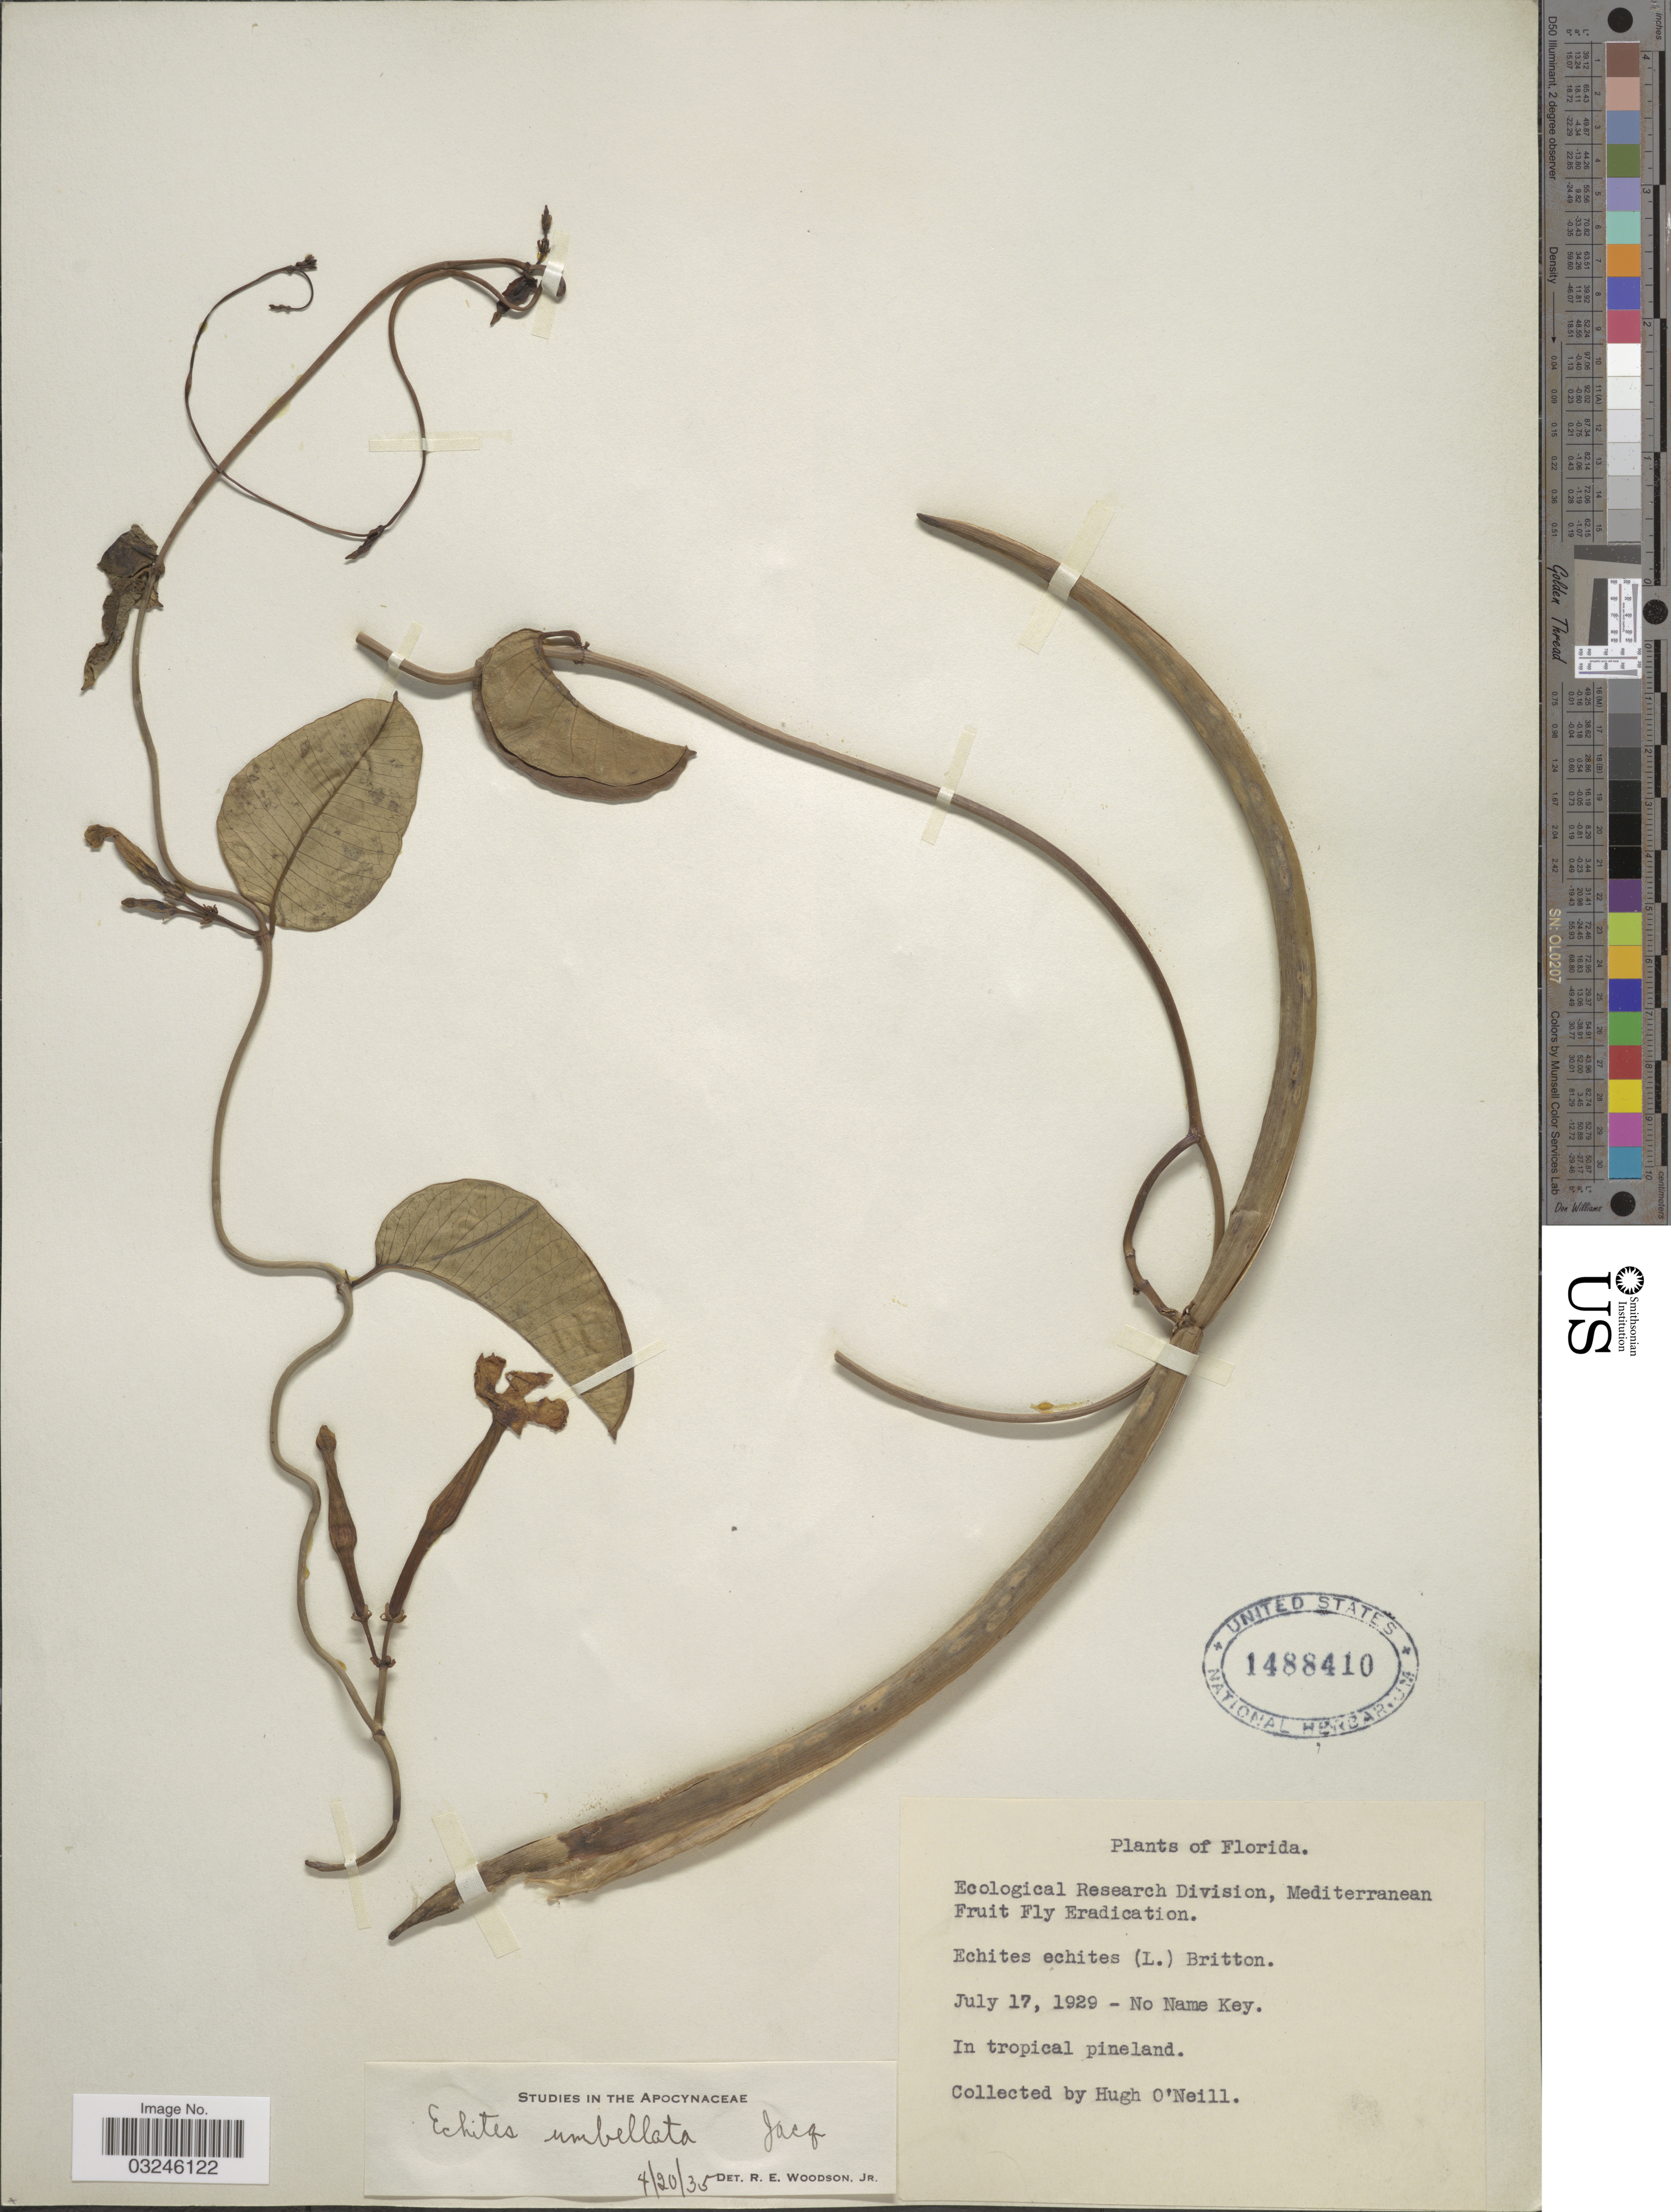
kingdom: Plantae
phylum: Tracheophyta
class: Magnoliopsida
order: Gentianales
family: Apocynaceae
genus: Echites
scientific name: Echites umbellatus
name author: Jacq.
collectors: H. O'Neill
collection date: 1929-07-17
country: United States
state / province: Florida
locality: No Name Key.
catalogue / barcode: US 1488410